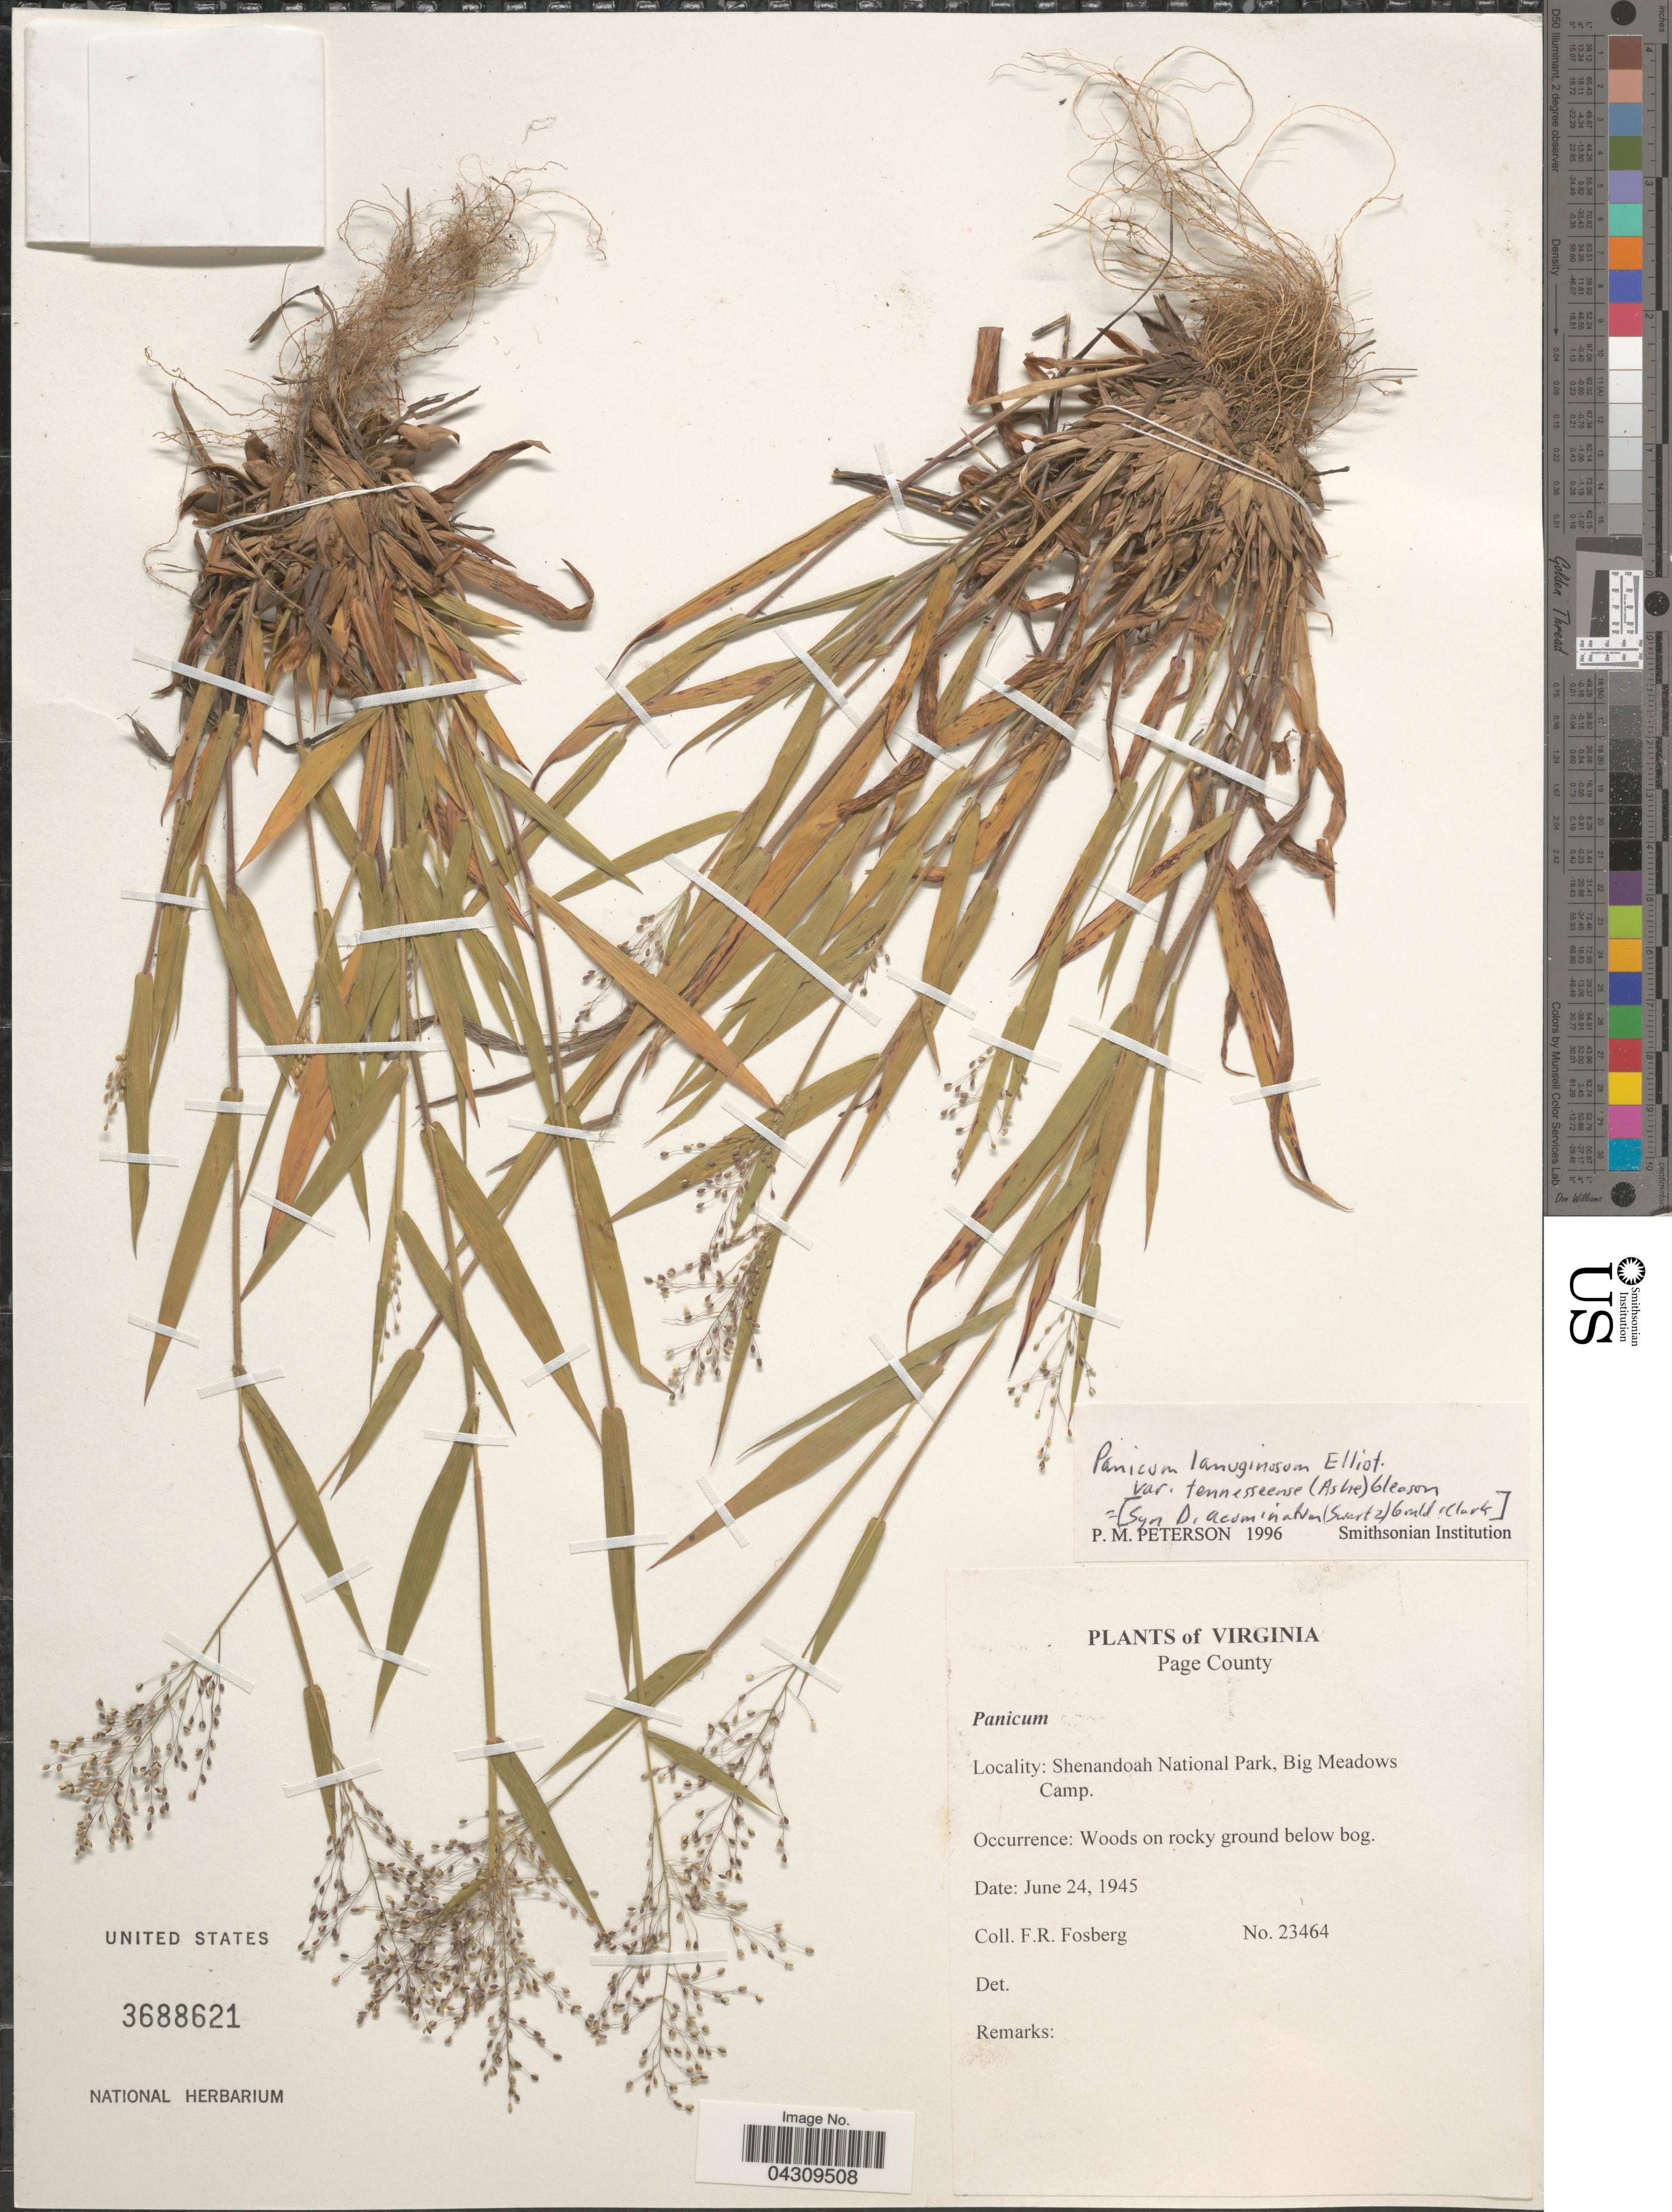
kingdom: Plantae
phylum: Tracheophyta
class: Liliopsida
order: Poales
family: Poaceae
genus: Dichanthelium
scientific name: Dichanthelium acuminatum var. acuminatum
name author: (Sw.) Gould & C.A. Clark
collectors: F. R. Fosberg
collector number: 23464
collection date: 1945-06-24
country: United States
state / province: Virginia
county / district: Page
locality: Shenandoah National Park, Big Meadows Camp. Woods on rocky ground below bog.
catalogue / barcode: US 3688621